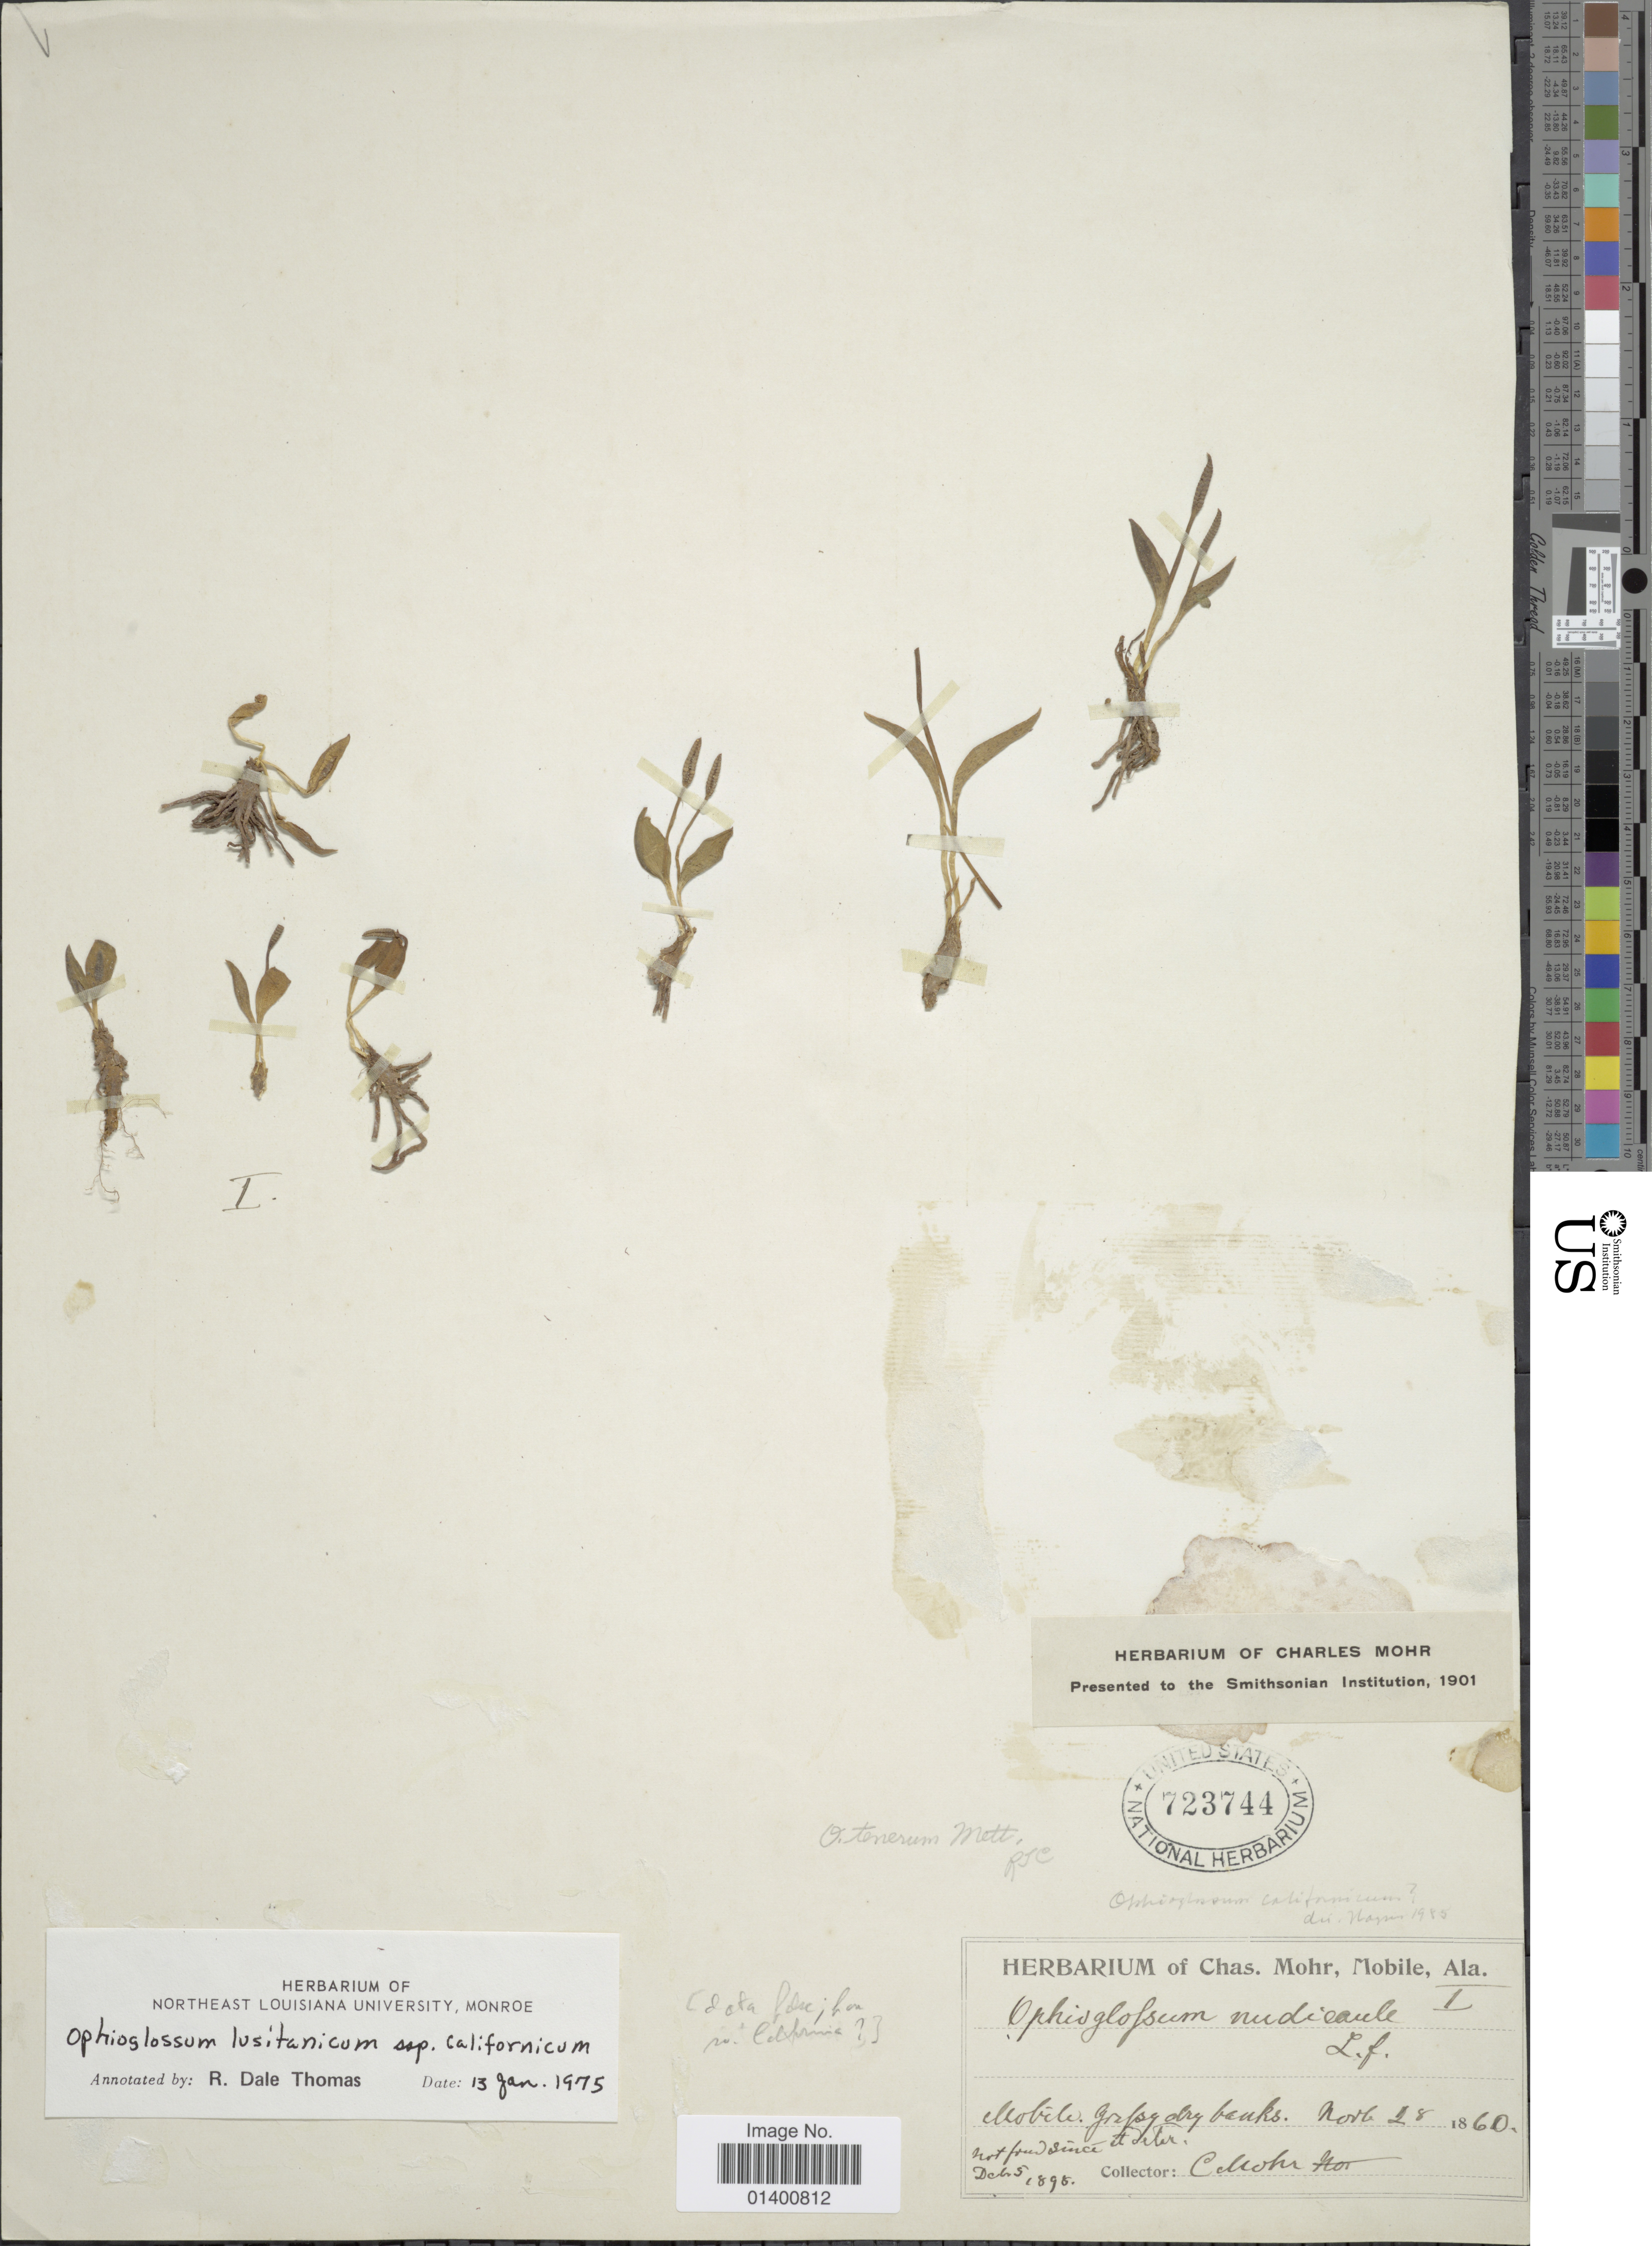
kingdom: Plantae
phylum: Tracheophyta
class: Polypodiopsida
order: Ophioglossales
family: Ophioglossaceae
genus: Ophioglossum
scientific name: Ophioglossum lusitanicum subsp. californicum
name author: (Prantl) R.T. Clausen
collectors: C. T. Mohr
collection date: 1860-11-28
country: United States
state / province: Alabama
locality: Mobile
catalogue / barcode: US 723744